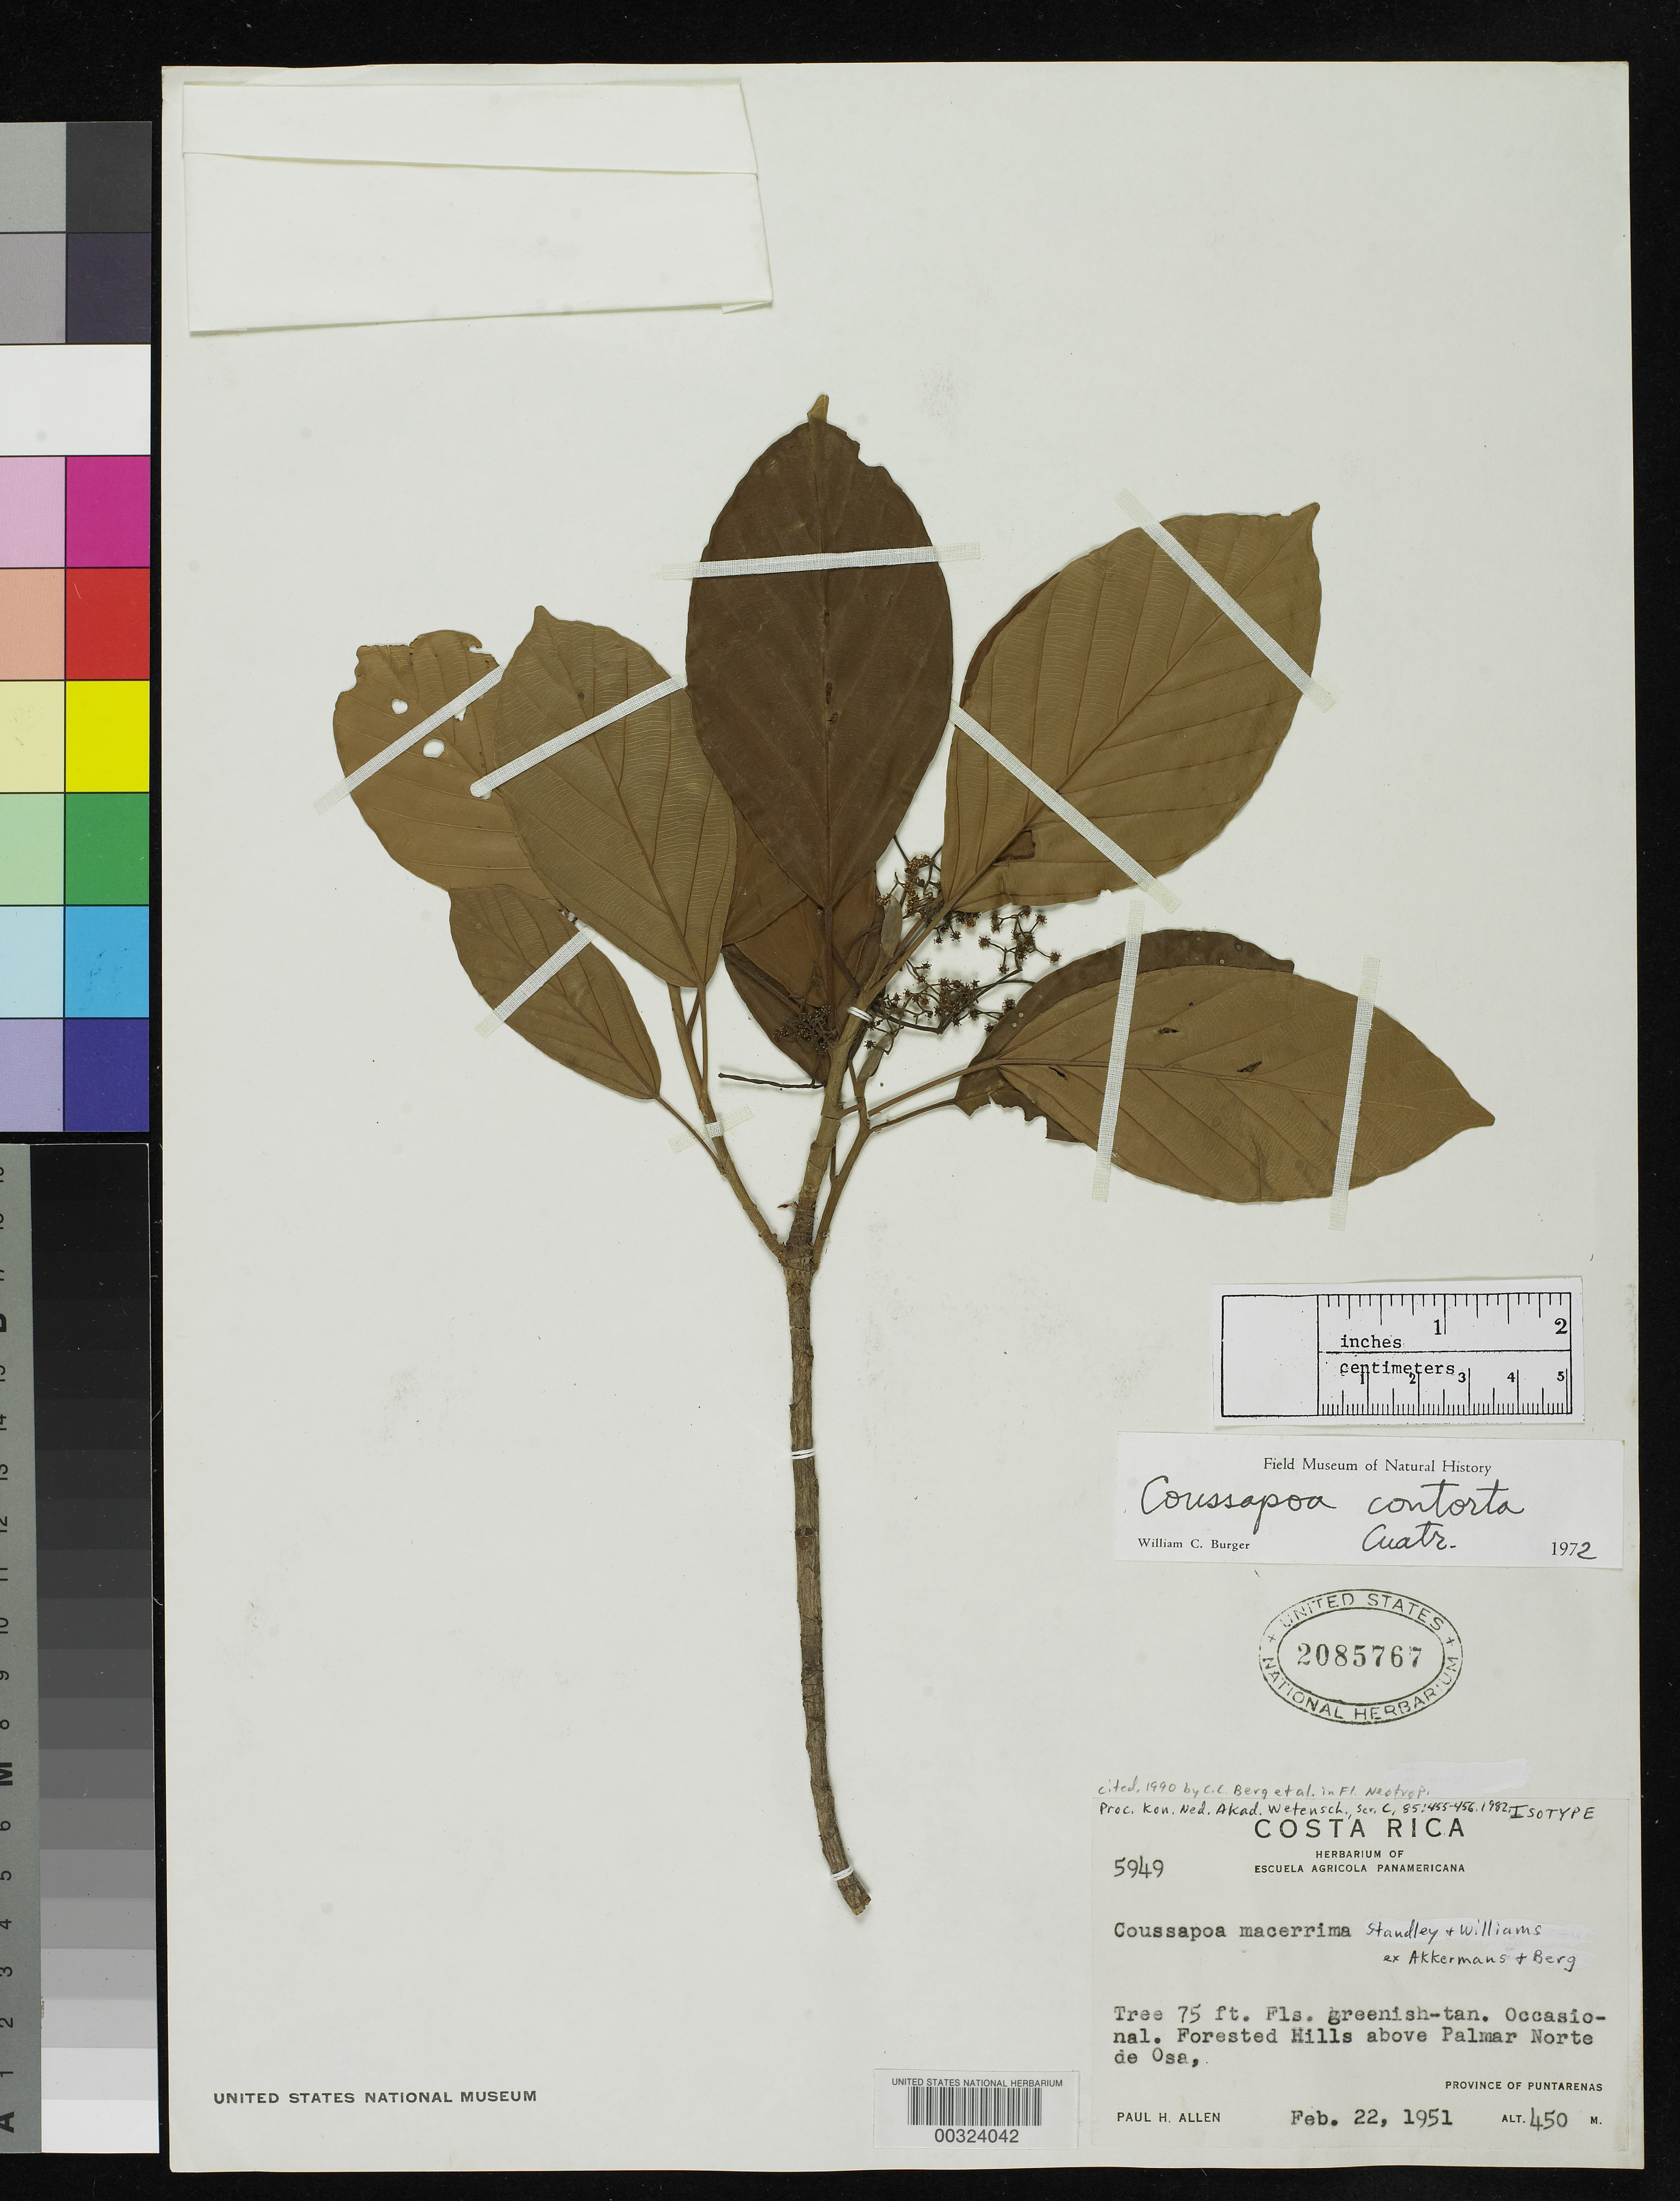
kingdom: Plantae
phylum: Tracheophyta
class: Magnoliopsida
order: Rosales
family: Urticaceae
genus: Coussapoa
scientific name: Coussapoa macerrima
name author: Standl. & L.O. Williams ex Akkermans & C.C. Berg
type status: Isotype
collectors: P. H. Allen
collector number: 5949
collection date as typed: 22 Feb 1951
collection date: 1951-02-22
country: Costa Rica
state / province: Puntarenas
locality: Forested hills above Palmar Norte de Osa.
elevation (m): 450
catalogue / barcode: US 2085767